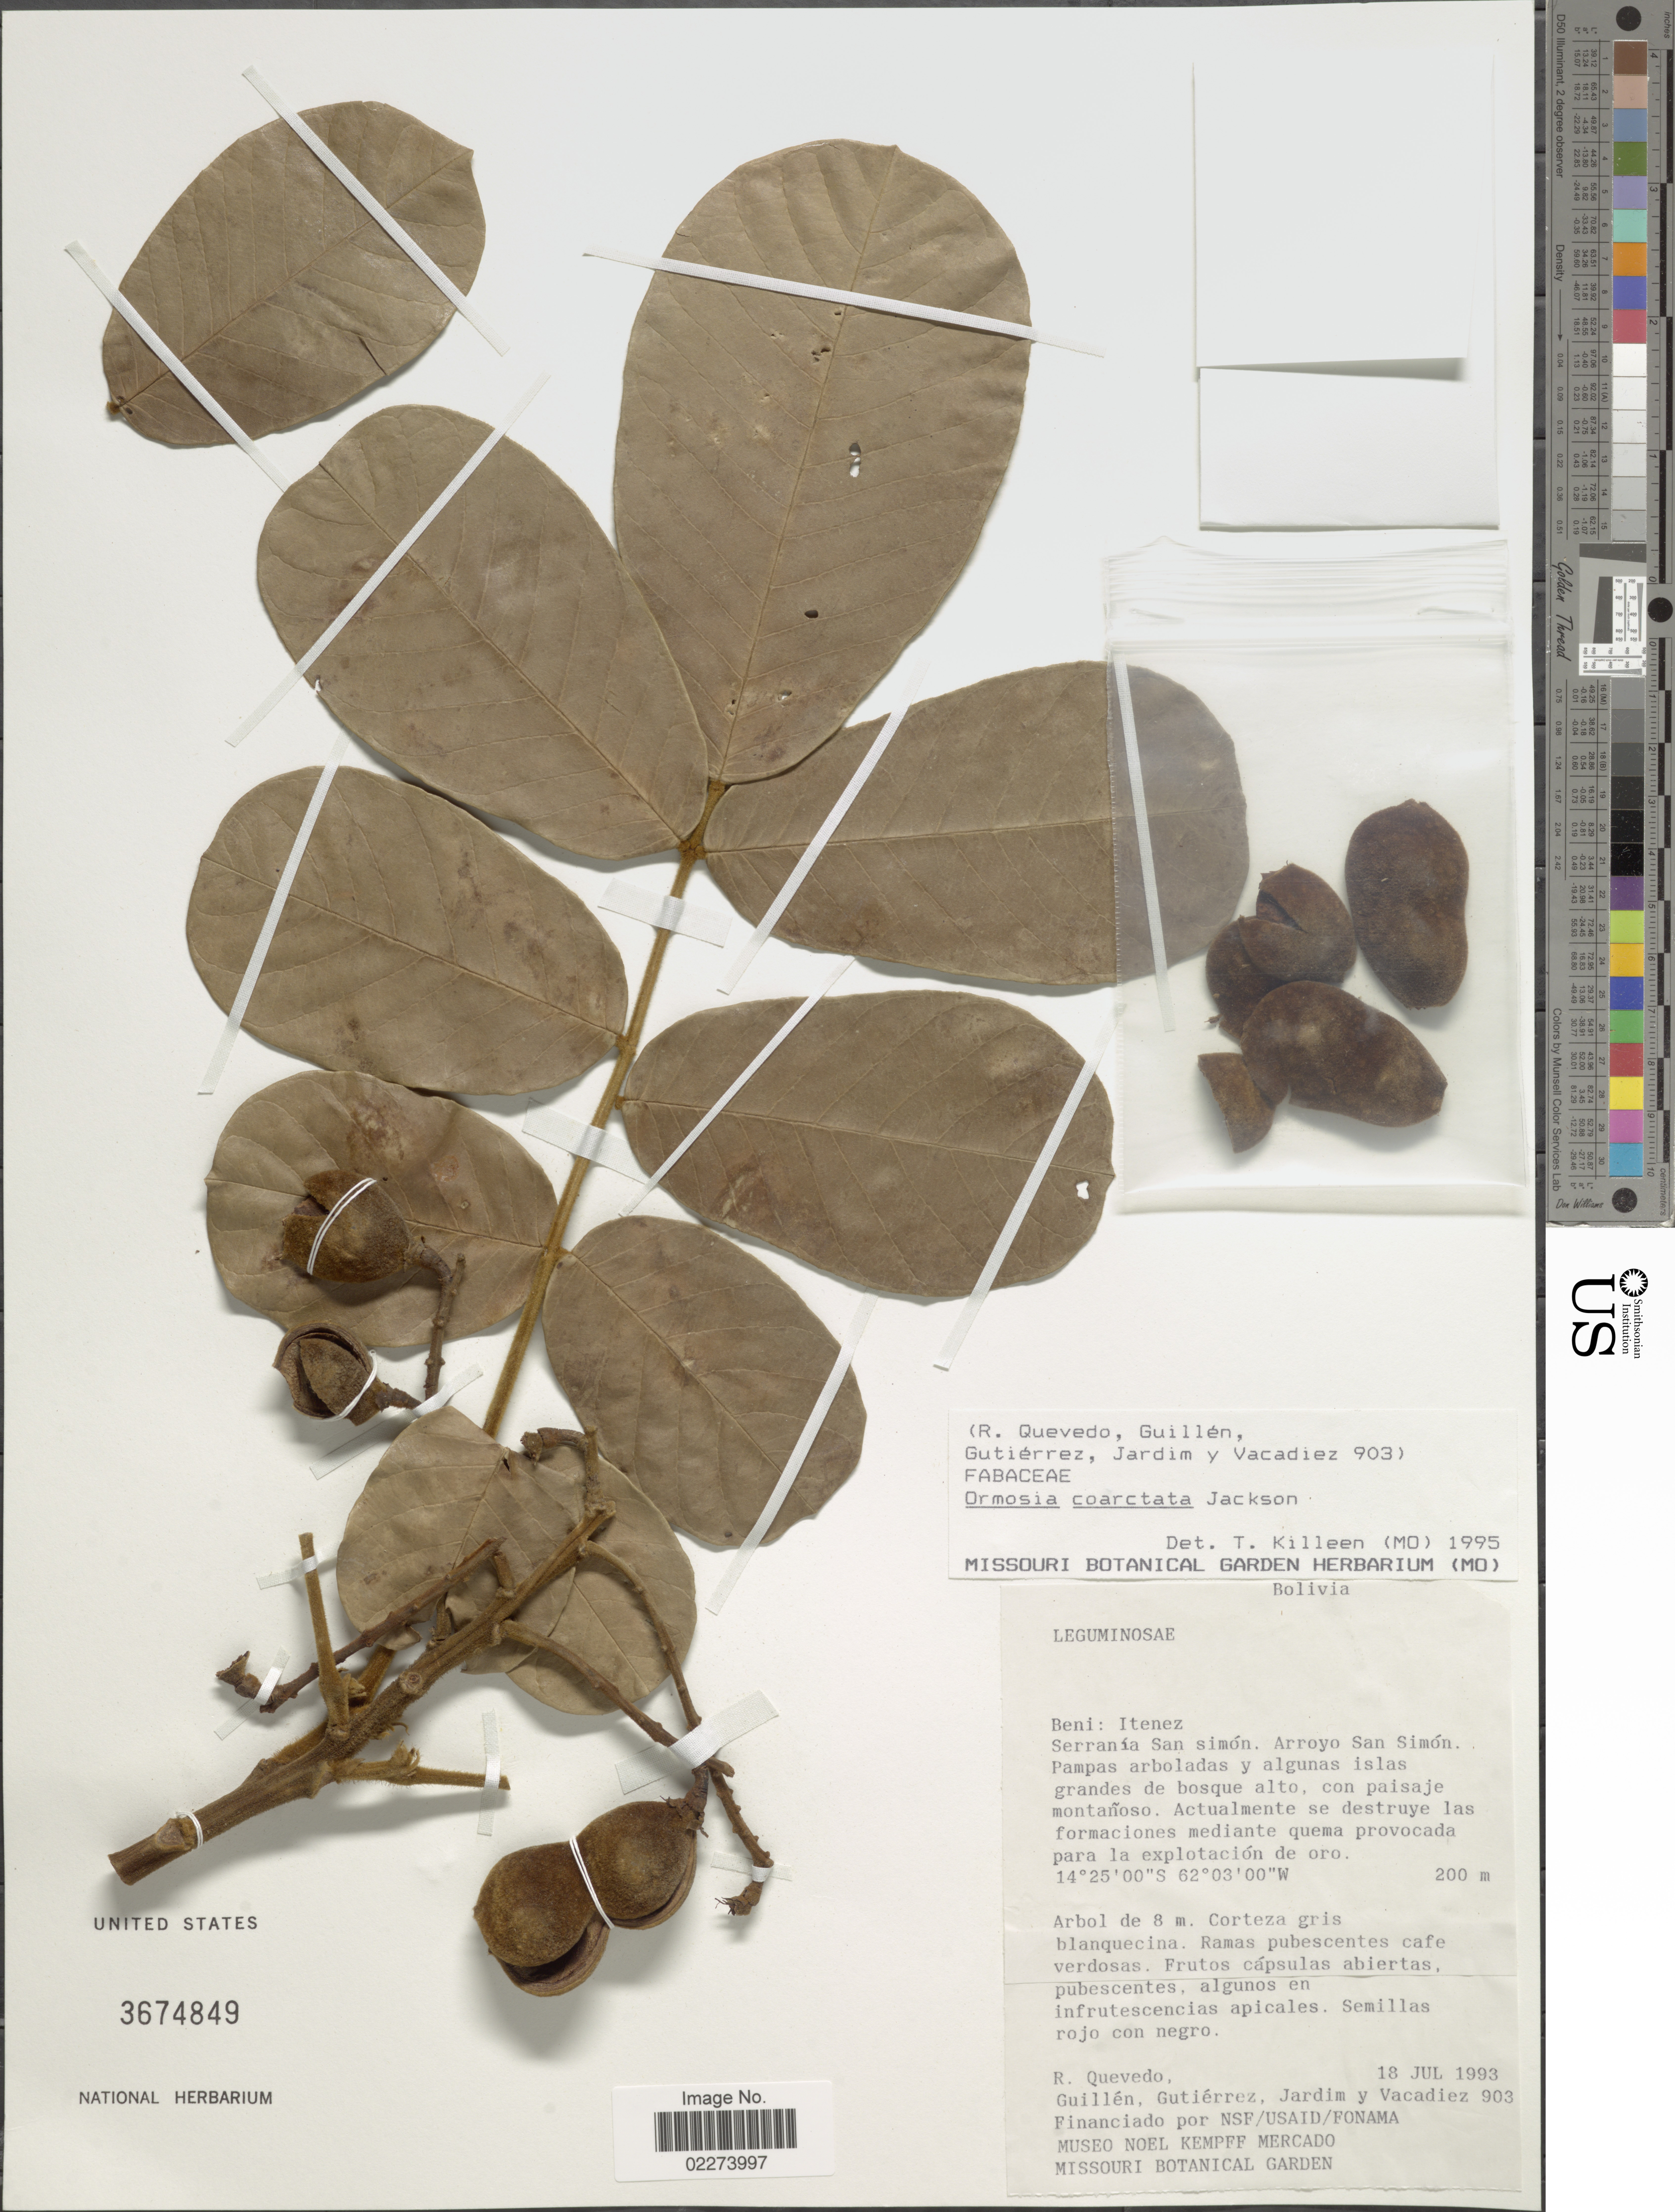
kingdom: Plantae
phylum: Tracheophyta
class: Magnoliopsida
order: Fabales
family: Fabaceae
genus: Ormosia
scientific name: Ormosia fastigiata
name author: Tul.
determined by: Torke, Benjamin M.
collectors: R. Quevedo, -- Guillen, Gutiérrez, --, Jardim, -- & -. Vacadiez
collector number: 903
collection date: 1993-07-18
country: Bolivia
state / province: Beni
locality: Beni: Itenez, Serrania San simon, Arroyo San Simon, Pampas arboladas y algunas islas grandes de bosque alto, con paisaje montanoso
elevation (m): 200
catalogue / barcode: US 3674849